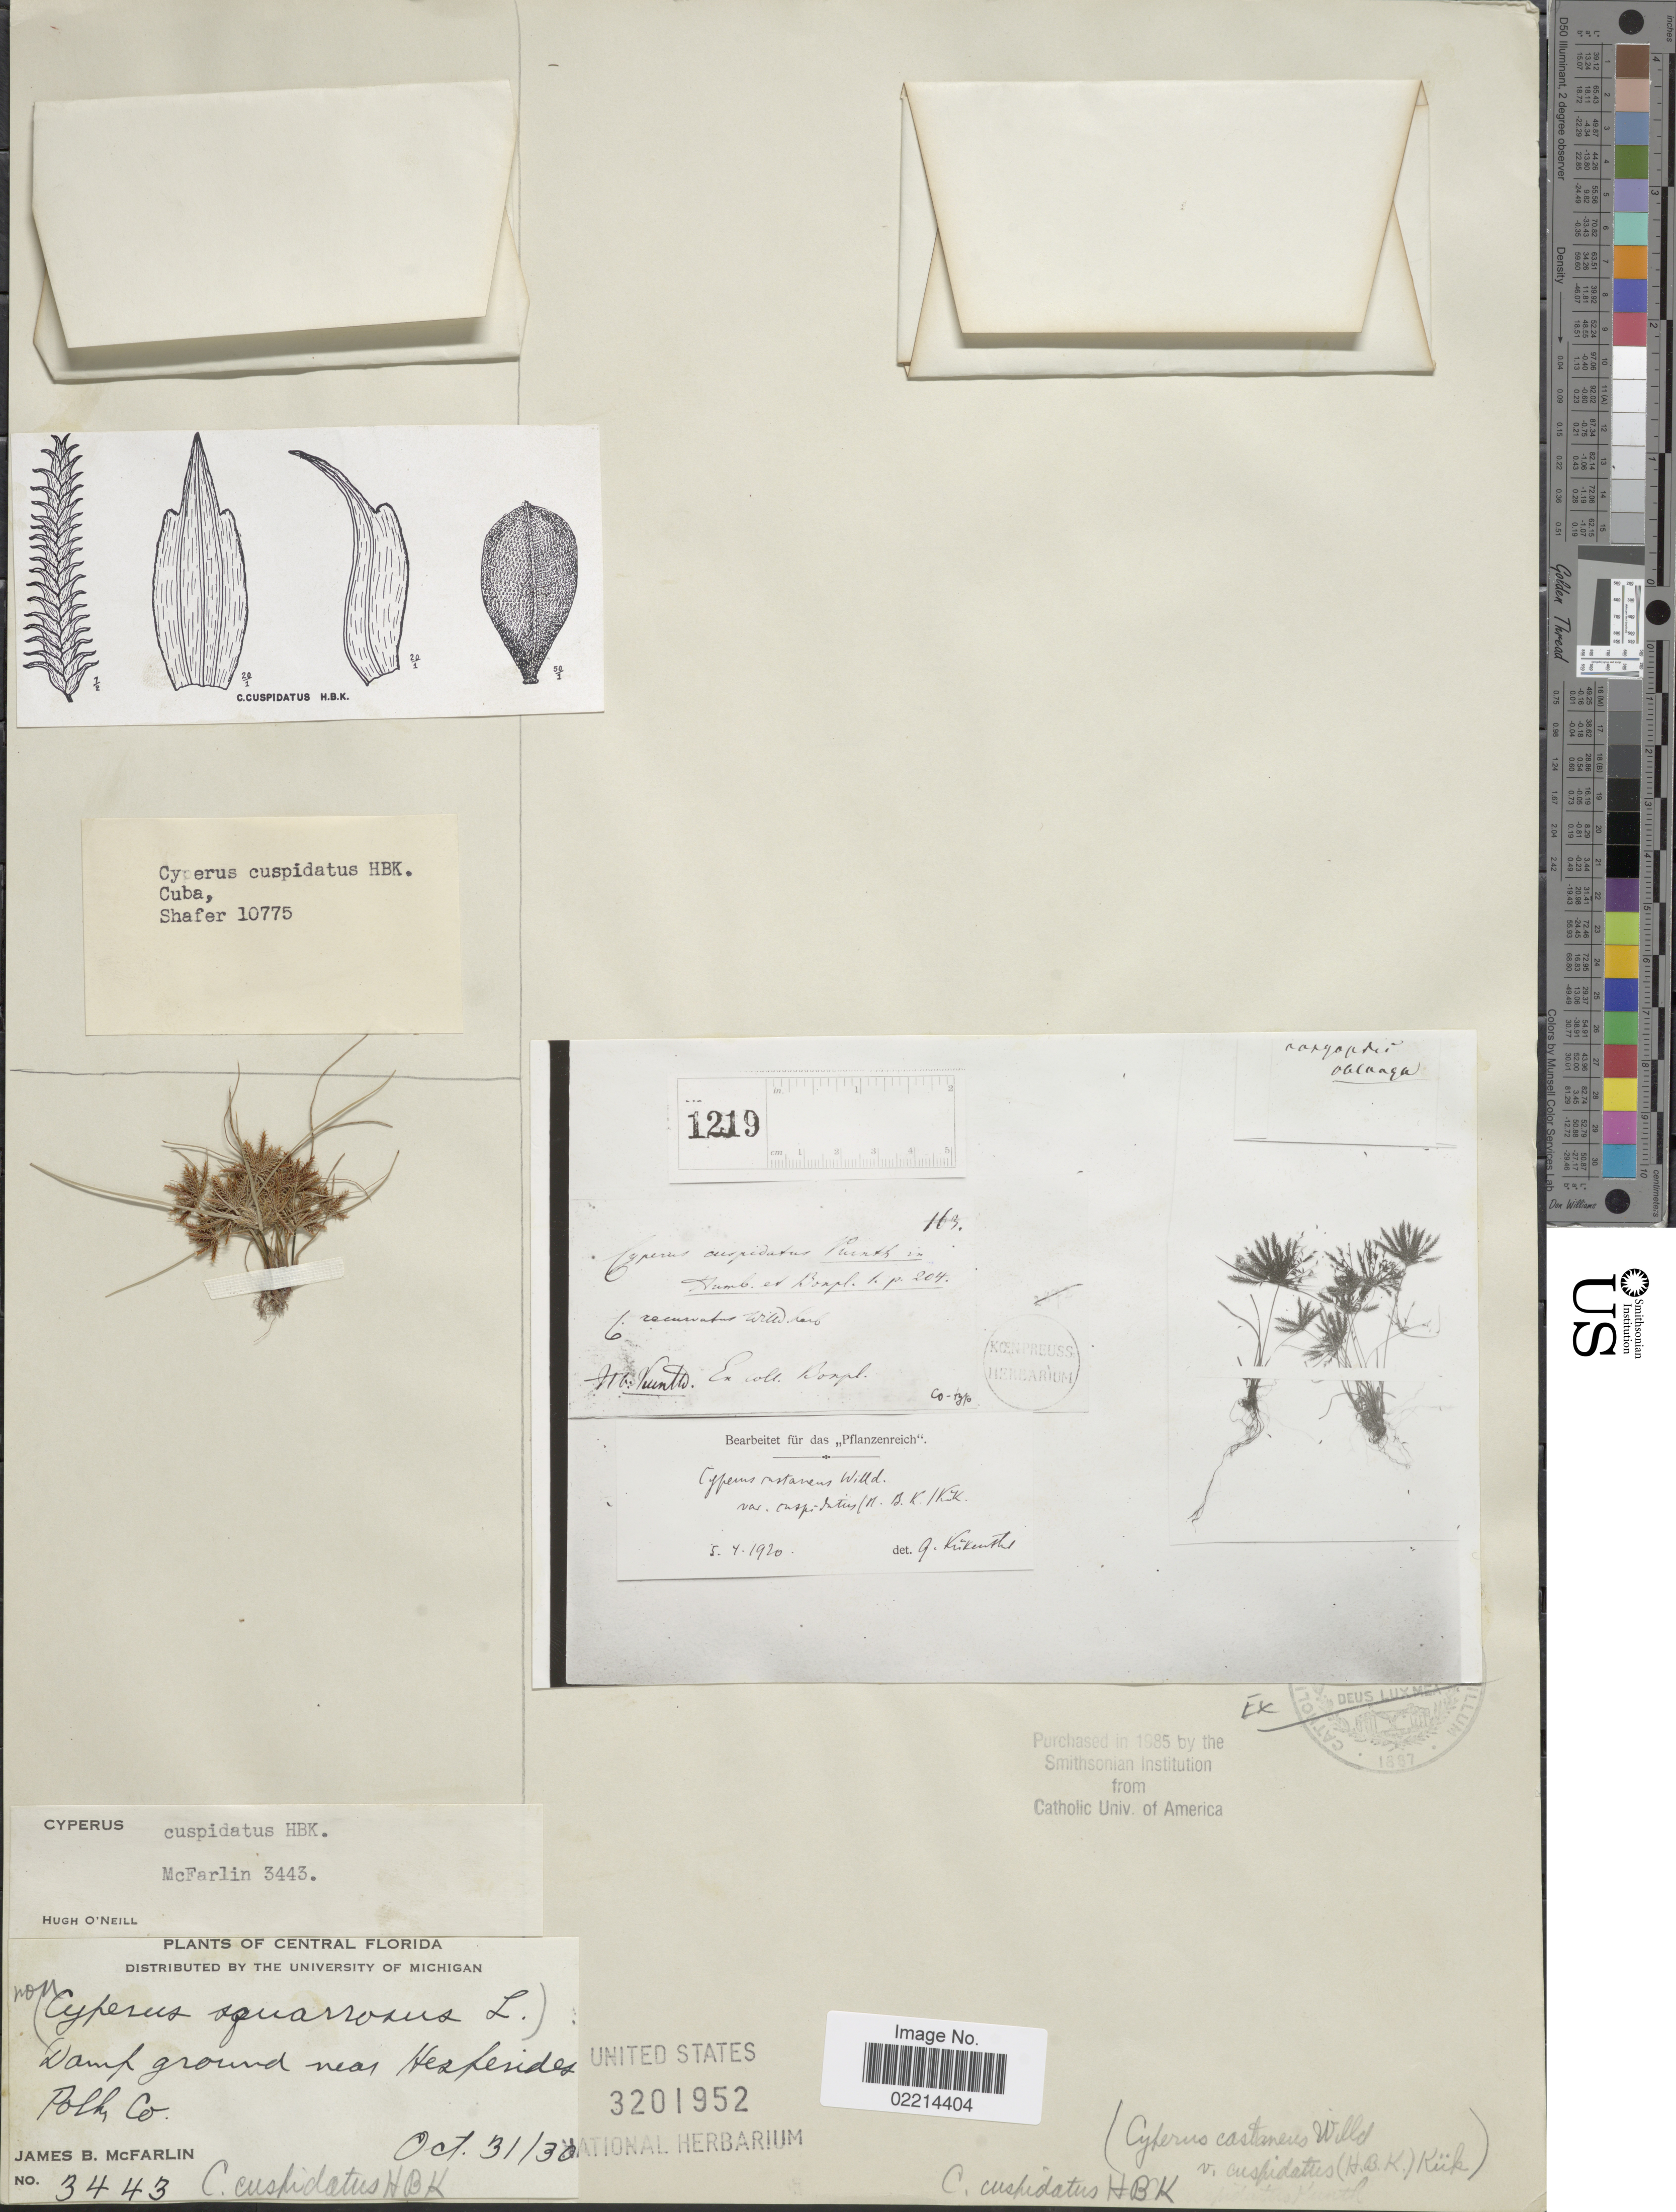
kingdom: Plantae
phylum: Tracheophyta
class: Liliopsida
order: Poales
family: Cyperaceae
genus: Cyperus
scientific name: Cyperus cuspidatus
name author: Kunth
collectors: J. McFarlin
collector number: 3443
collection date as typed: Transcribed d/m/y: 31/10/30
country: United States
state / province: Florida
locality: Central Florida, Damp ground near Hesperides, Polk Co.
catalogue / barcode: US 3201952